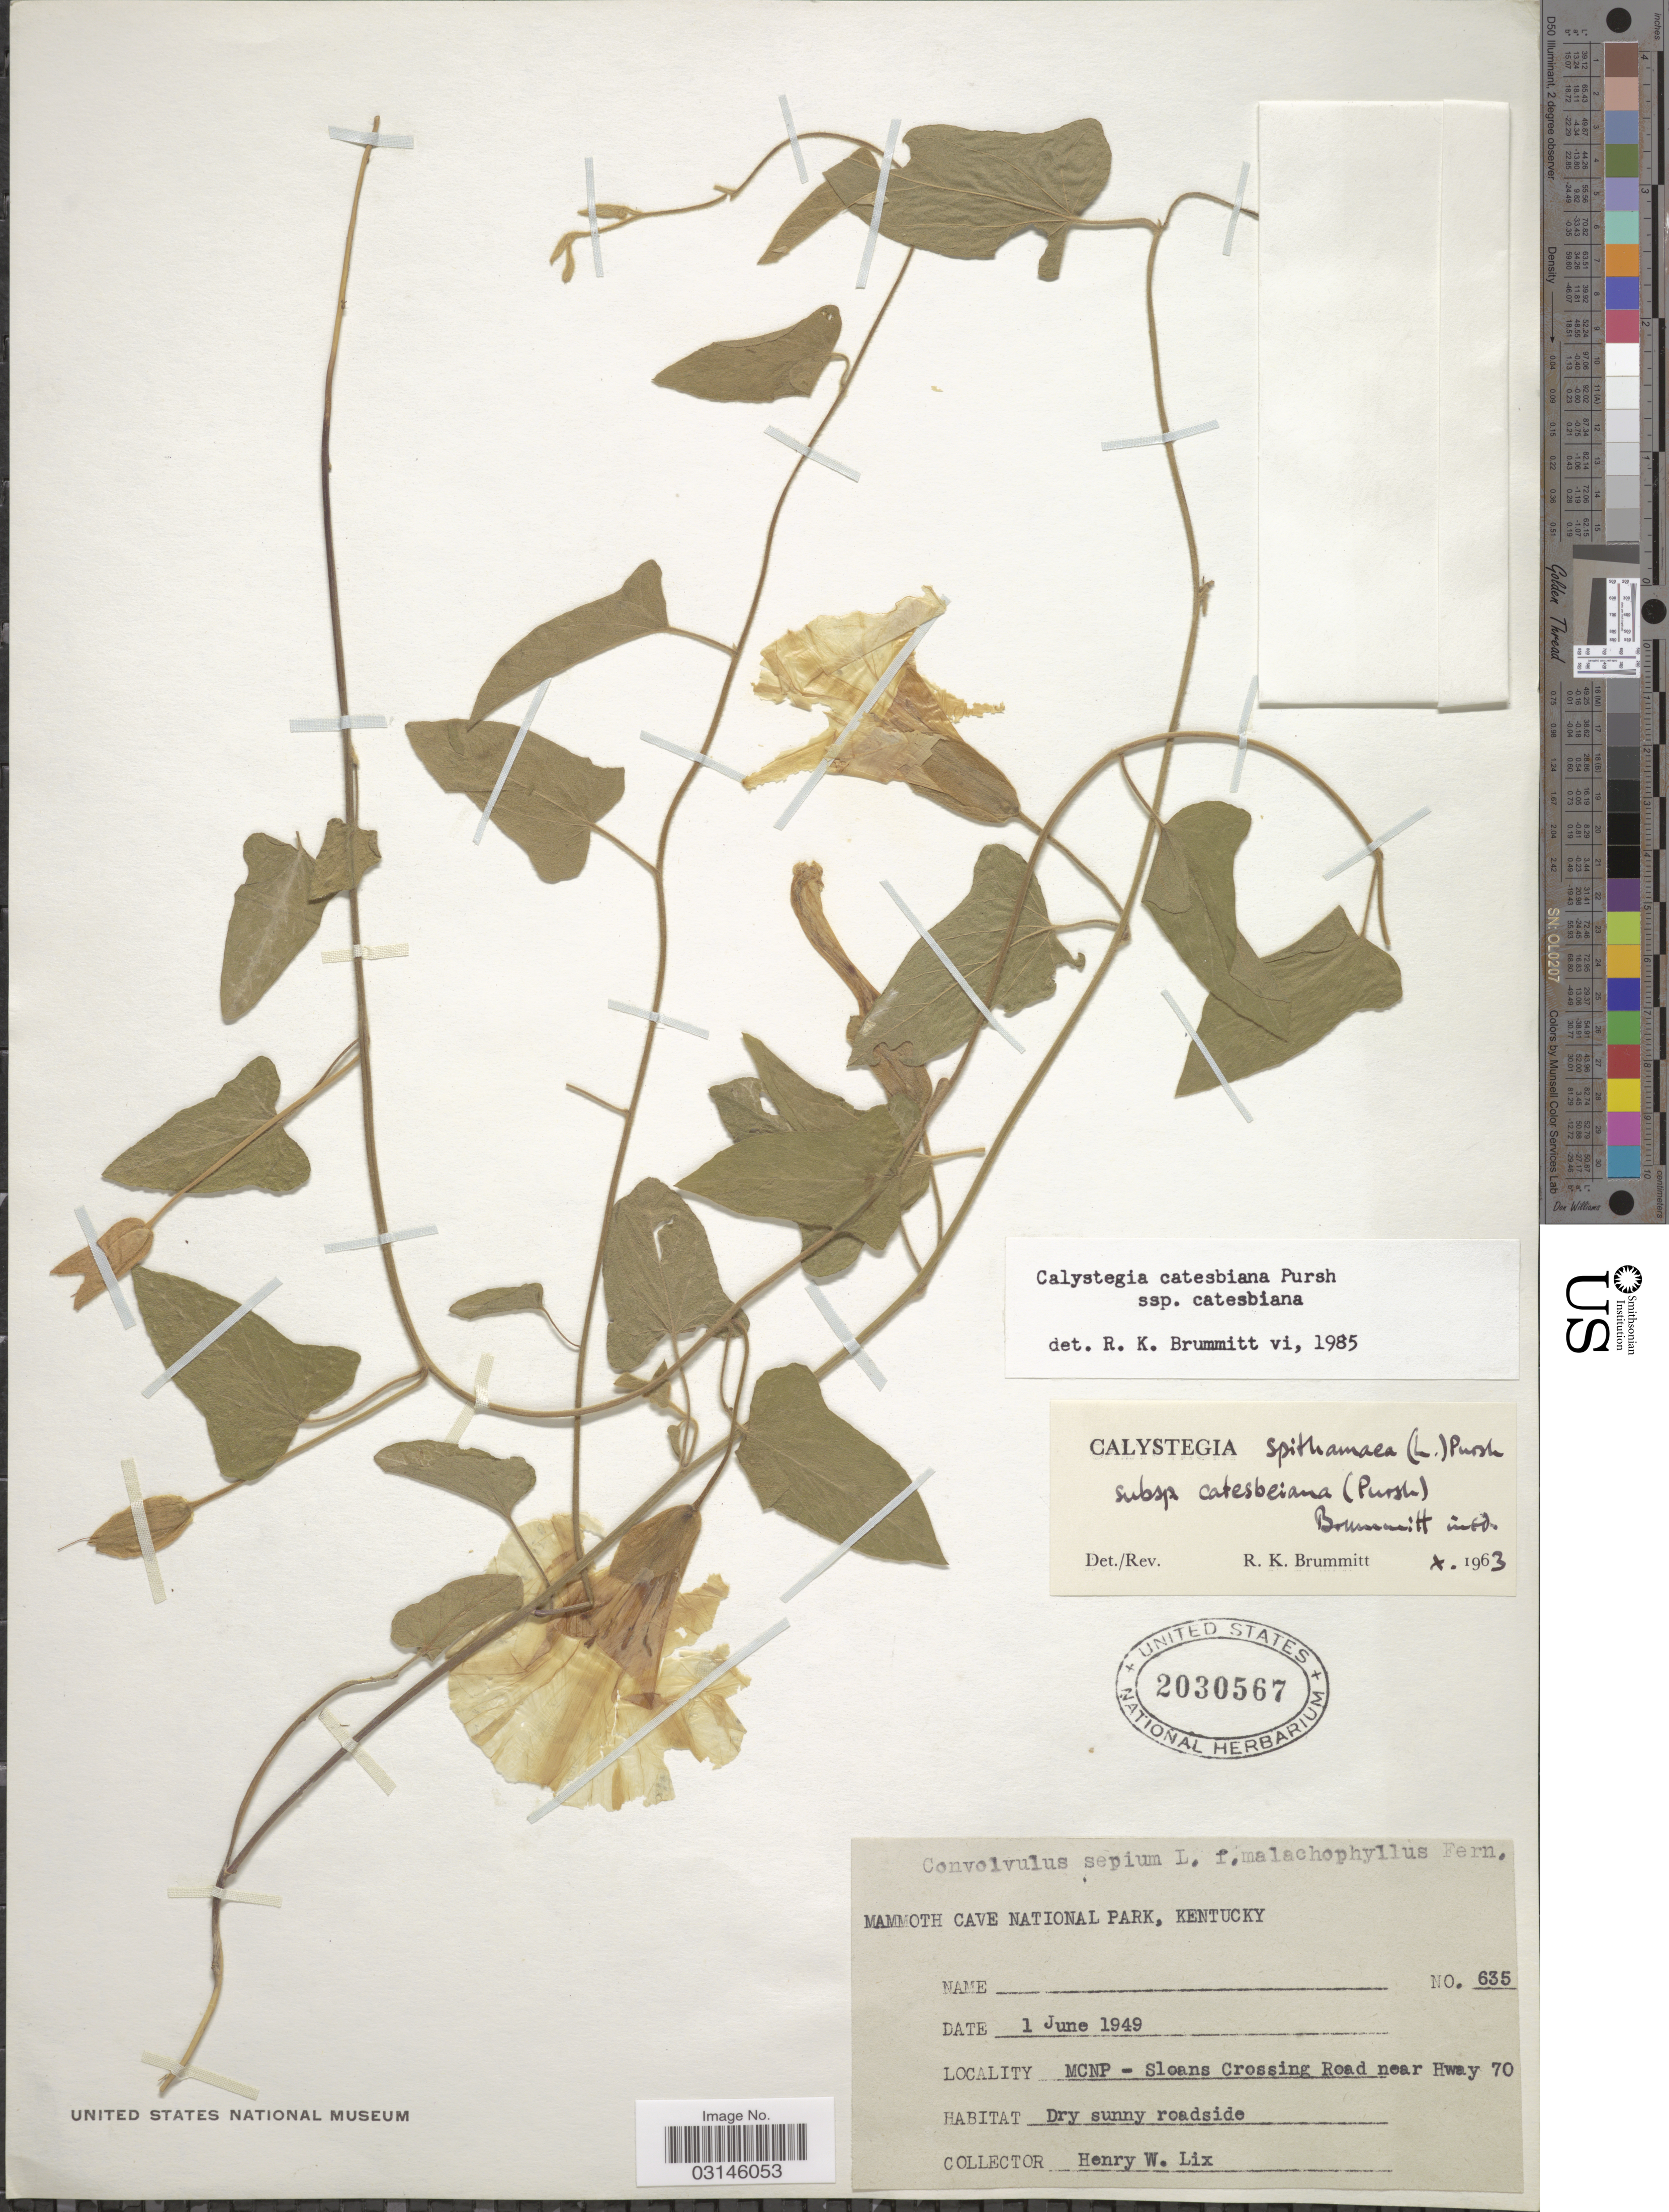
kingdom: Plantae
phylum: Tracheophyta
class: Magnoliopsida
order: Solanales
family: Convolvulaceae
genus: Calystegia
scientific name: Calystegia catesbeiana subsp. catesbeiana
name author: Brummitt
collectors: H. W. Lix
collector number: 635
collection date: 1949-06-01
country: United States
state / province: Kentucky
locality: Mammoth Cave National Park. MCNP - Sloans Crossing Road near Hway 70.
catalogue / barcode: US 2030567